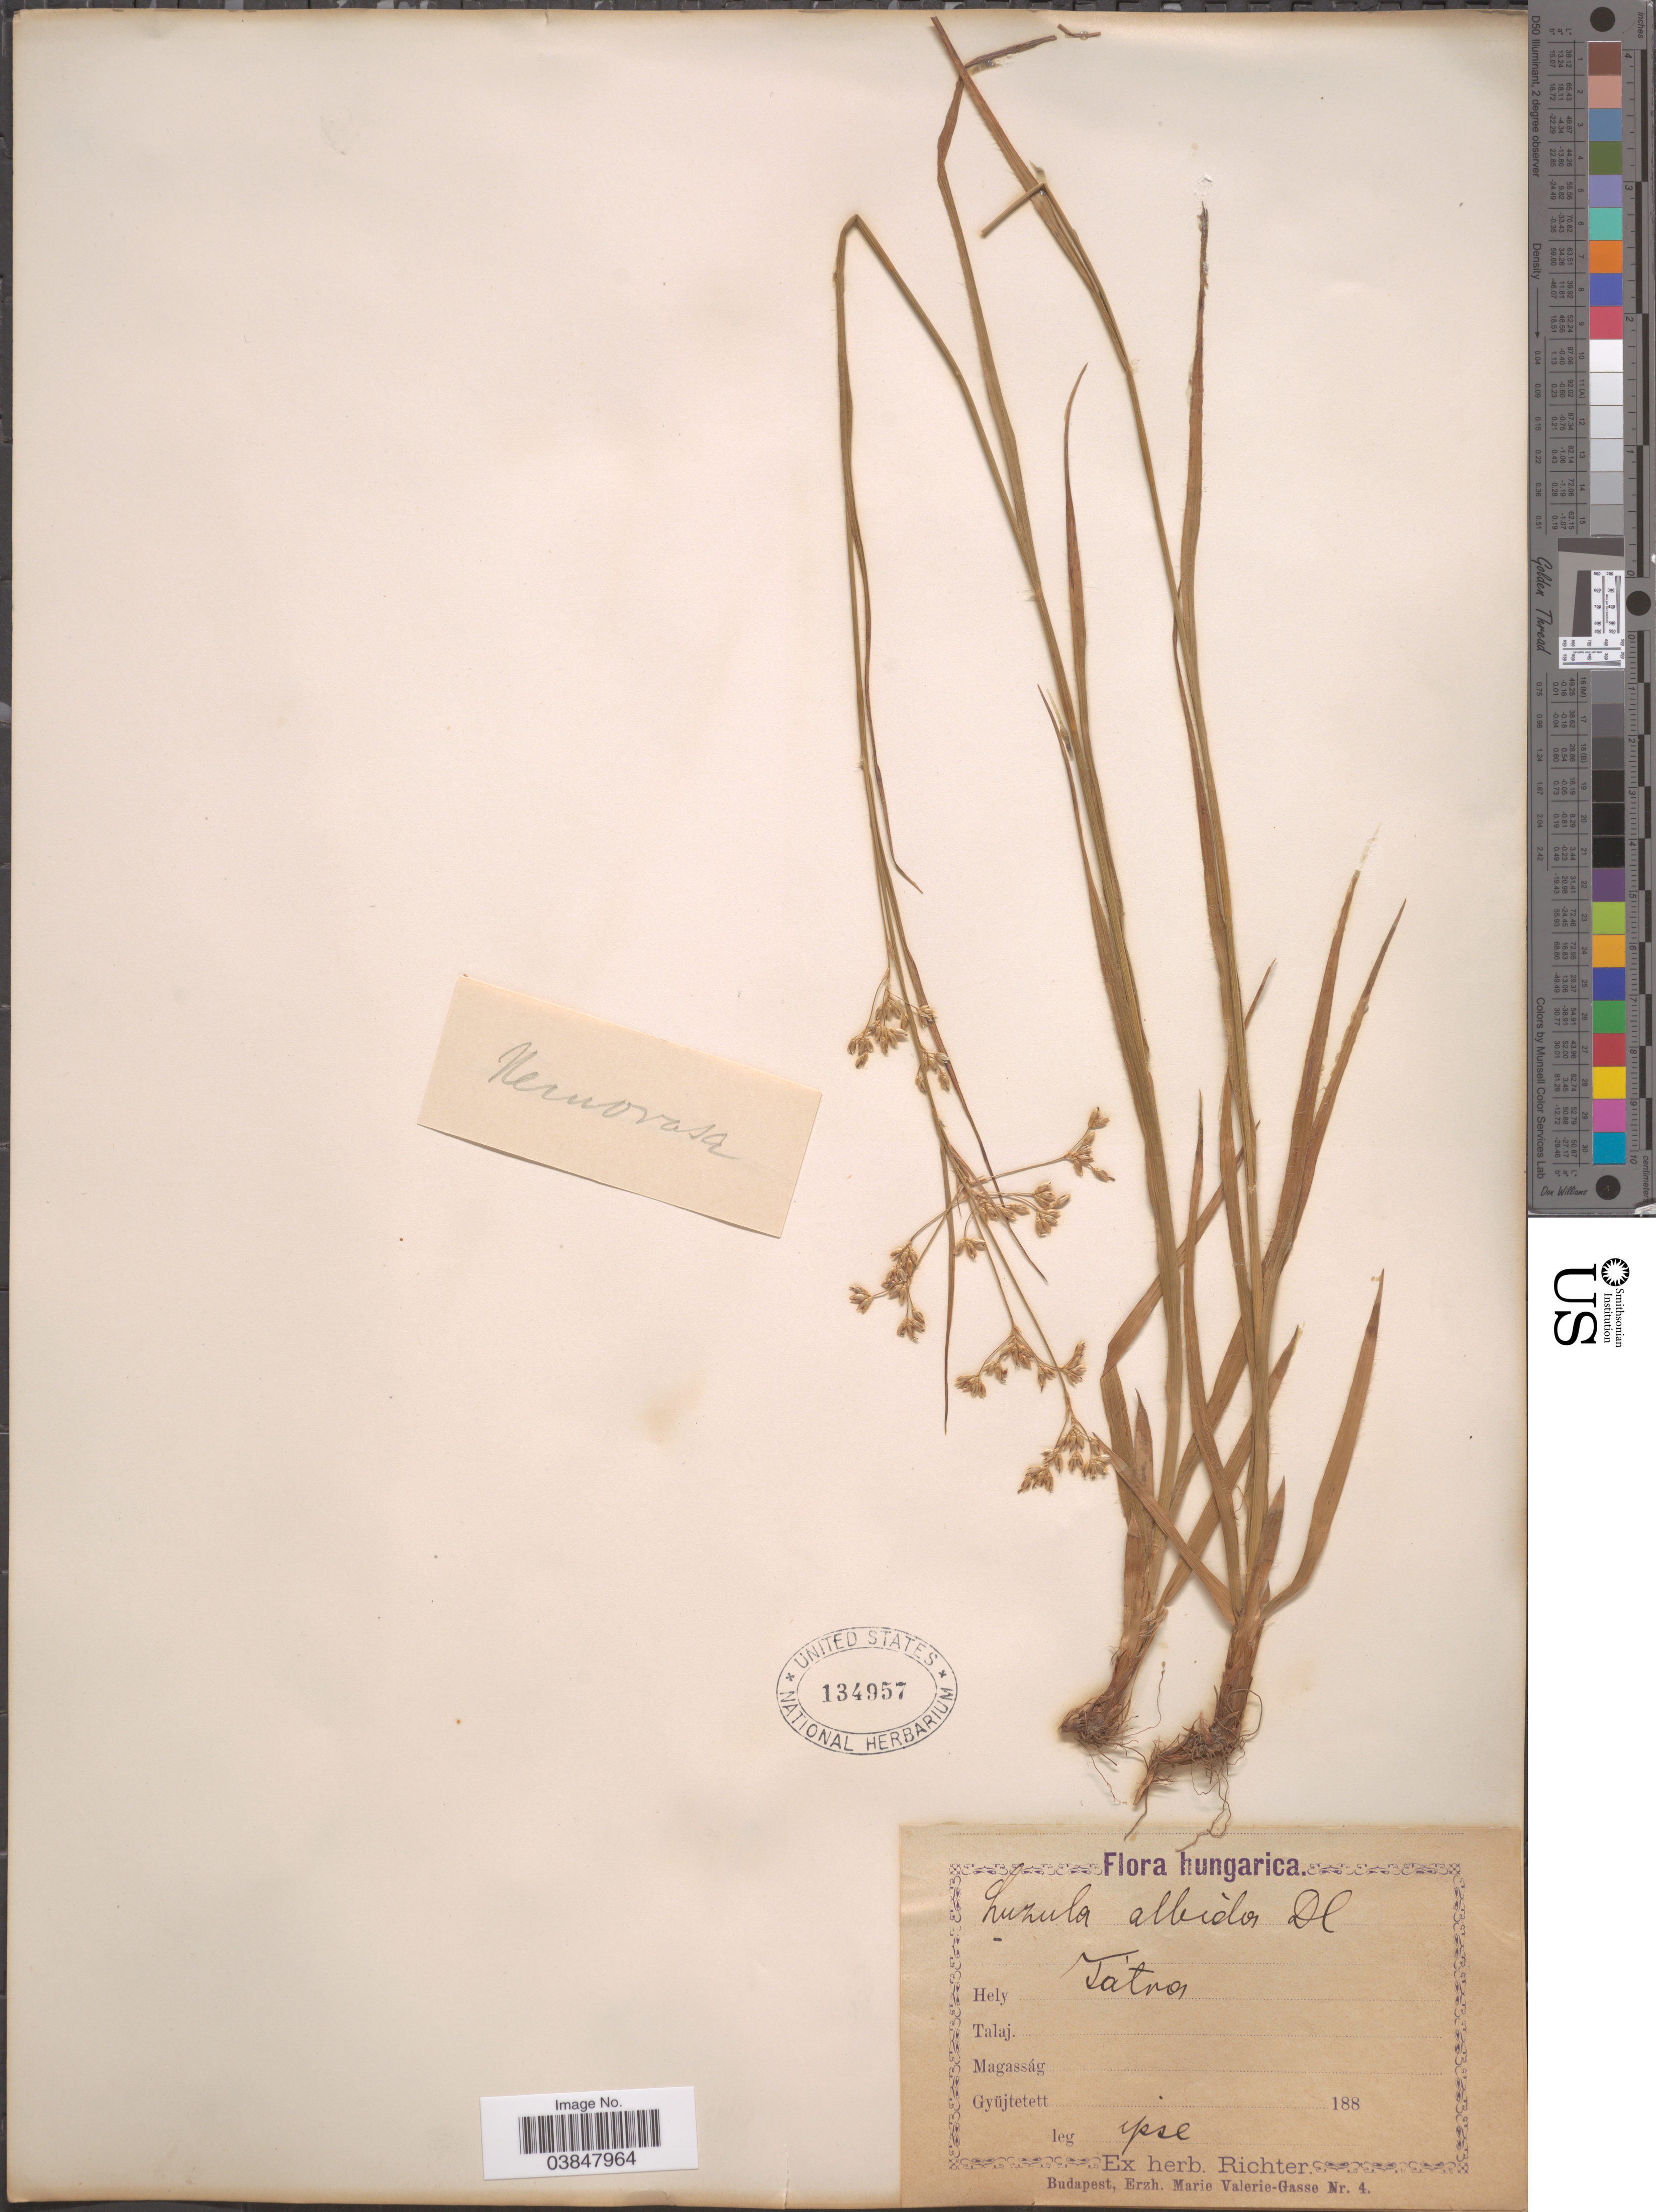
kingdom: Plantae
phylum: Tracheophyta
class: Liliopsida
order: Poales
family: Juncaceae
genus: Luzula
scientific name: Luzula luzuloides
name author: (Lam.) Dandy & Wilmott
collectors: -. Ipse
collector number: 4?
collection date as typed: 188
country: Hungary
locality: Tatnos. [interpreted] [unsure placement]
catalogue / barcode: US 134957